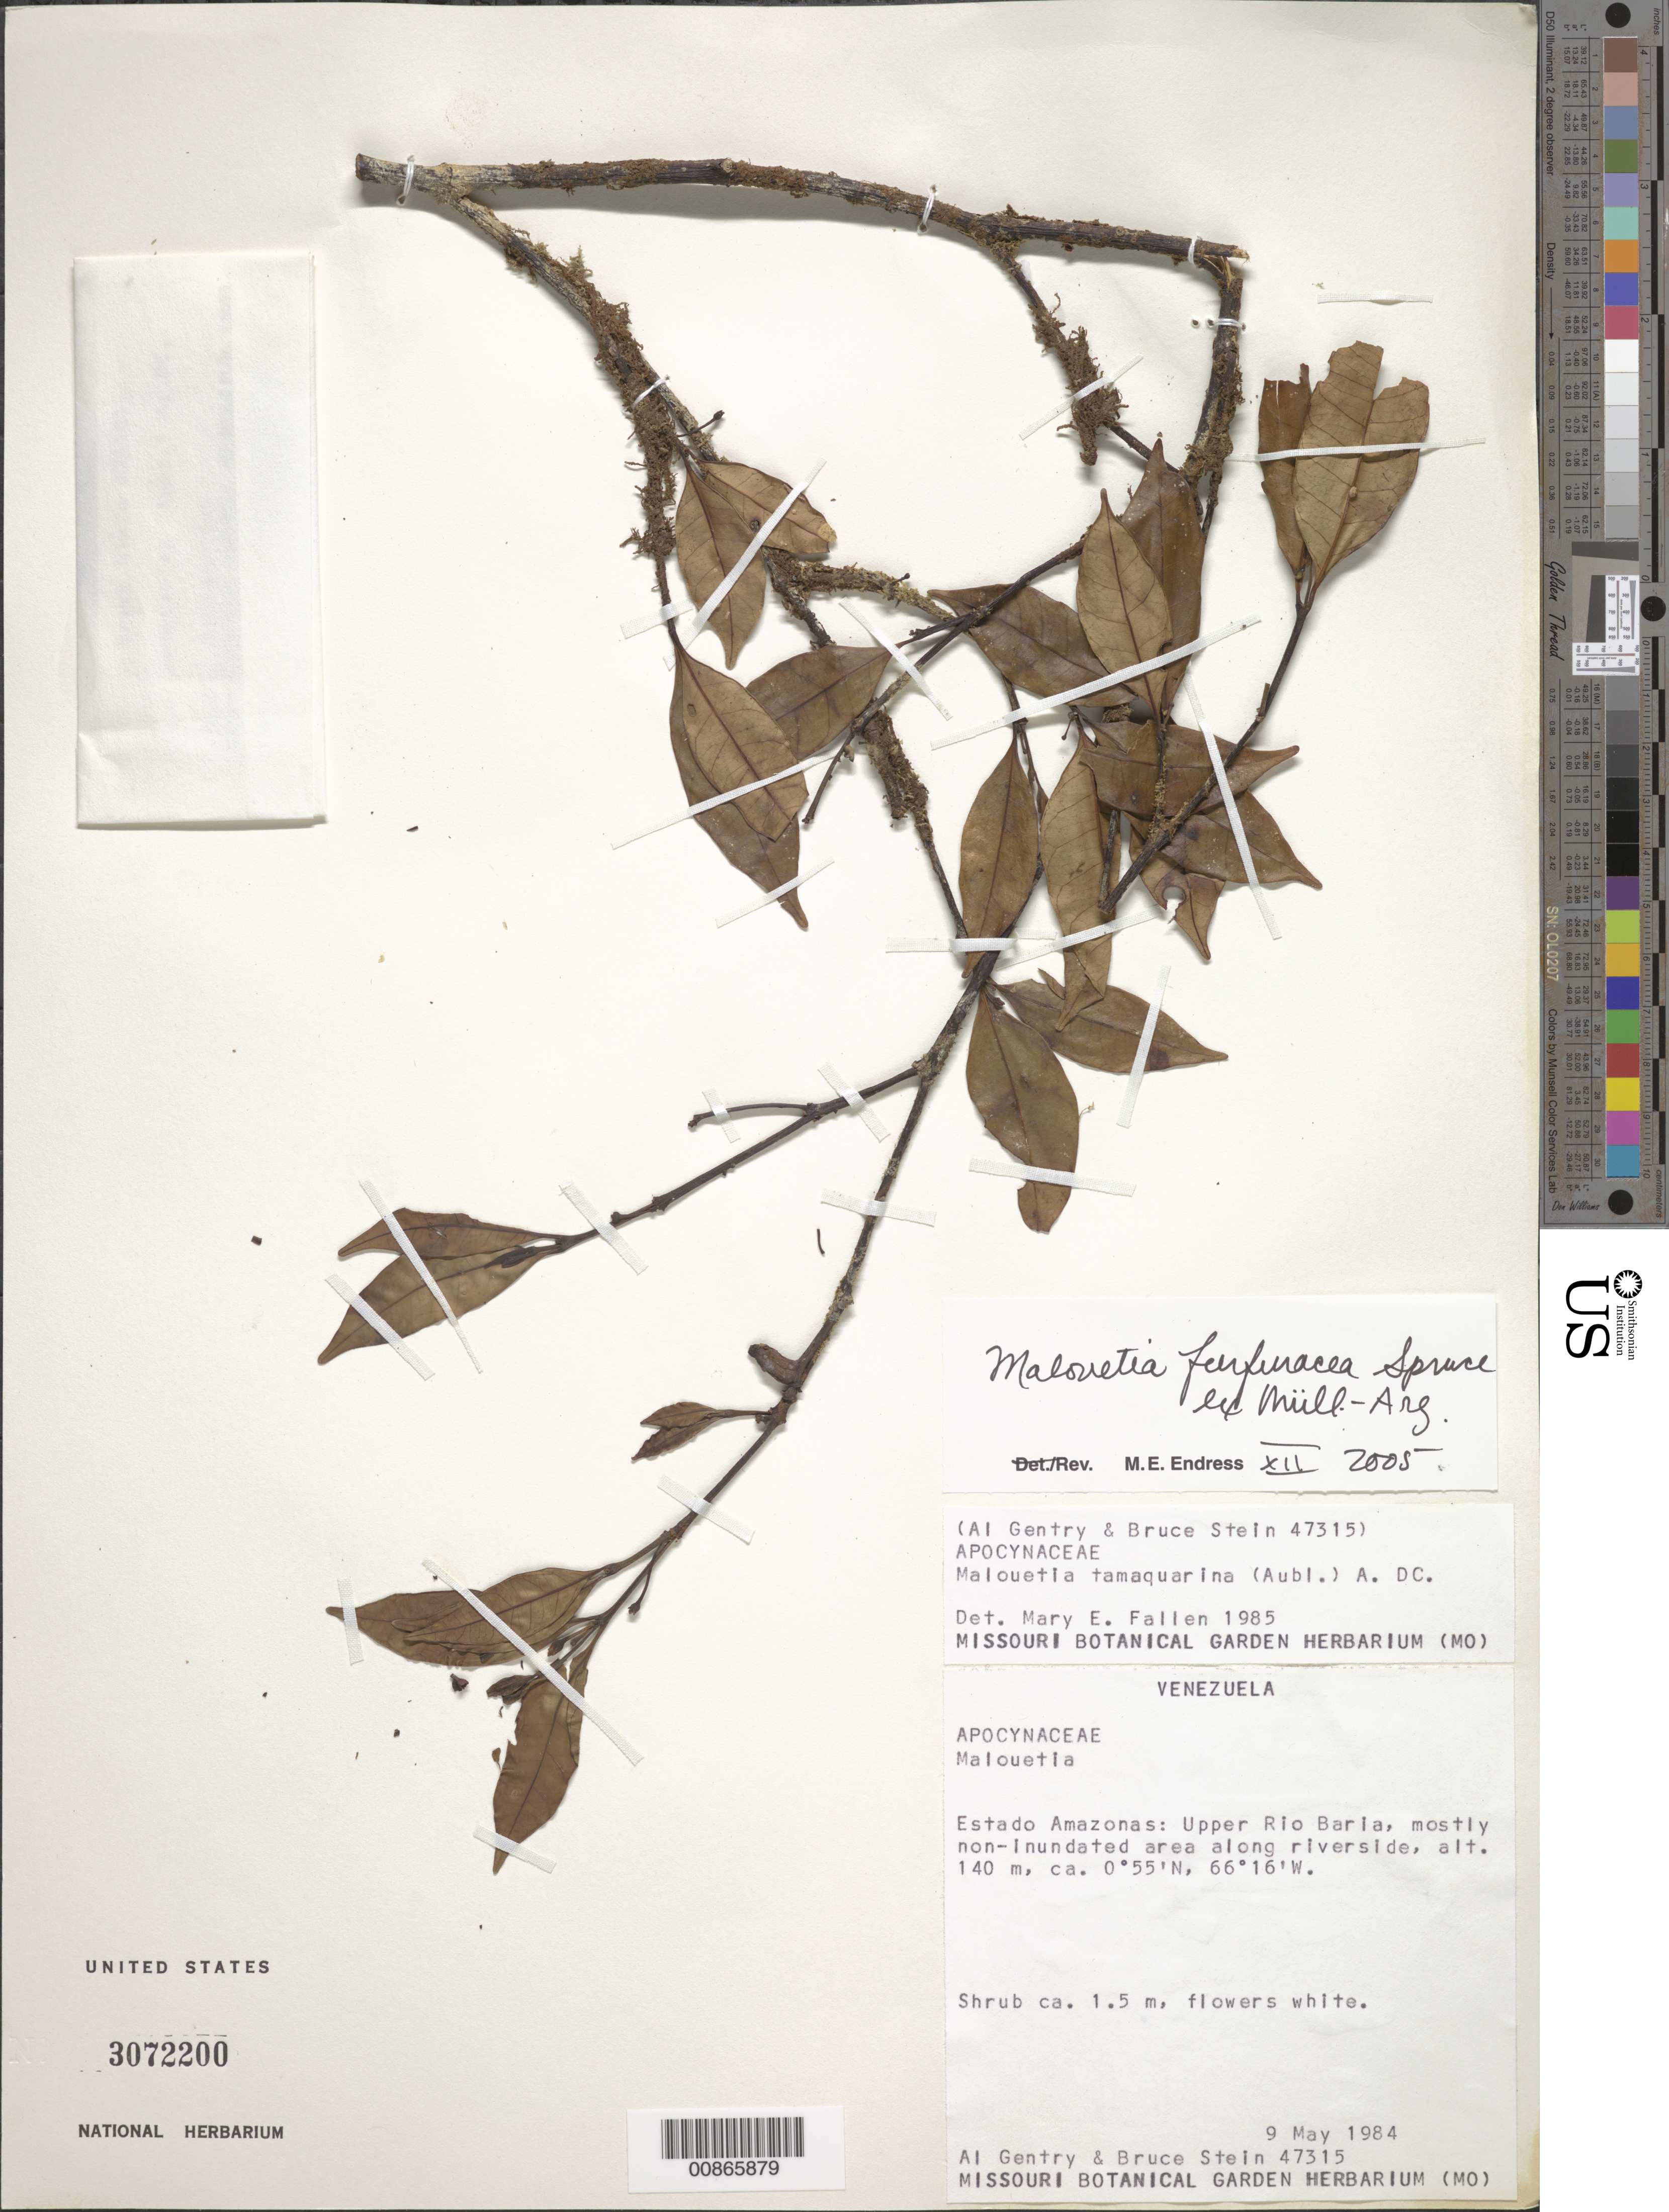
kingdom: Plantae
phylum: Tracheophyta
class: Magnoliopsida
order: Gentianales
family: Apocynaceae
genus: Malouetia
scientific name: Malouetia furfuracea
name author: Benth. ex Müll. Arg.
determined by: Endress, Mary E.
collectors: A. H. Gentry & B. Stein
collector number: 47315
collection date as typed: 9-May-84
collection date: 1984-05-09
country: Venezuela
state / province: Amazonas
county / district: Río Negro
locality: Río Baria, upper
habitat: Mostly non-inundated area along riverside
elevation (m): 140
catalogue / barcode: US 3072200